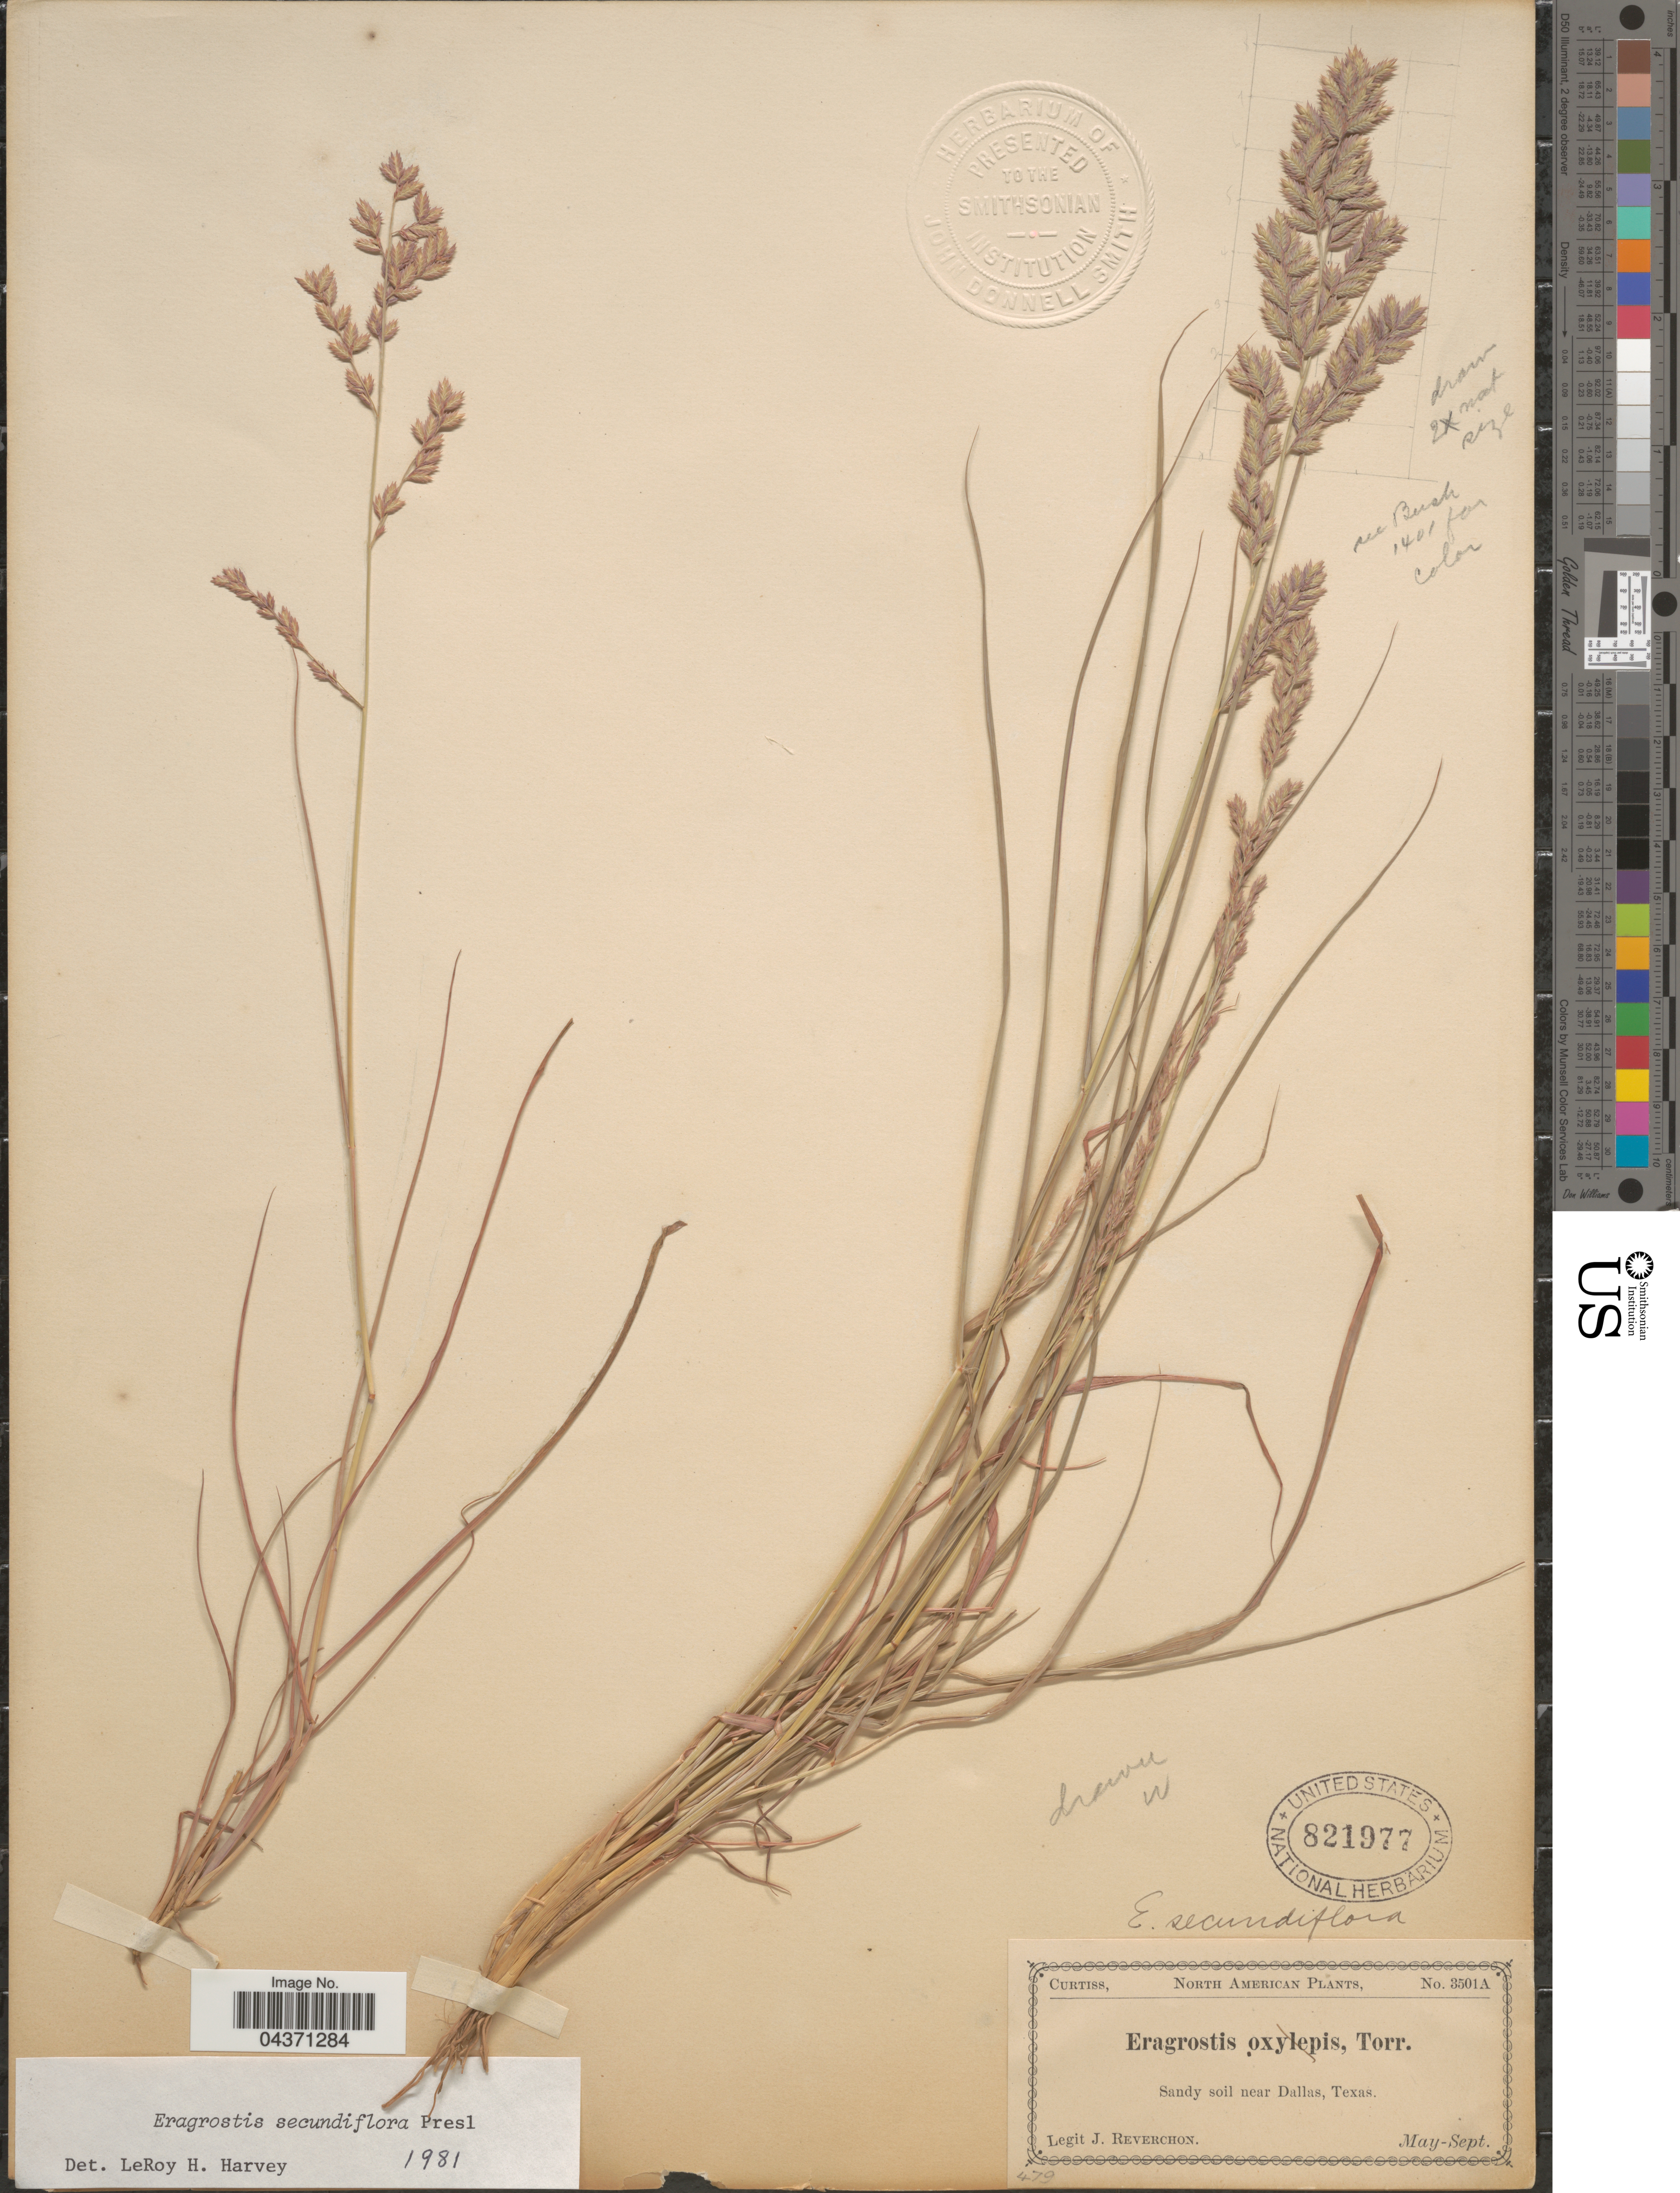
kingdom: Plantae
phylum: Tracheophyta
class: Liliopsida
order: Poales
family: Poaceae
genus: Eragrostis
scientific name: Eragrostis secundiflora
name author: J. Presl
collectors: J. Reverchon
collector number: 3501A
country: United States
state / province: Texas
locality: Sandy soil near Dallas.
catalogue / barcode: US 821977